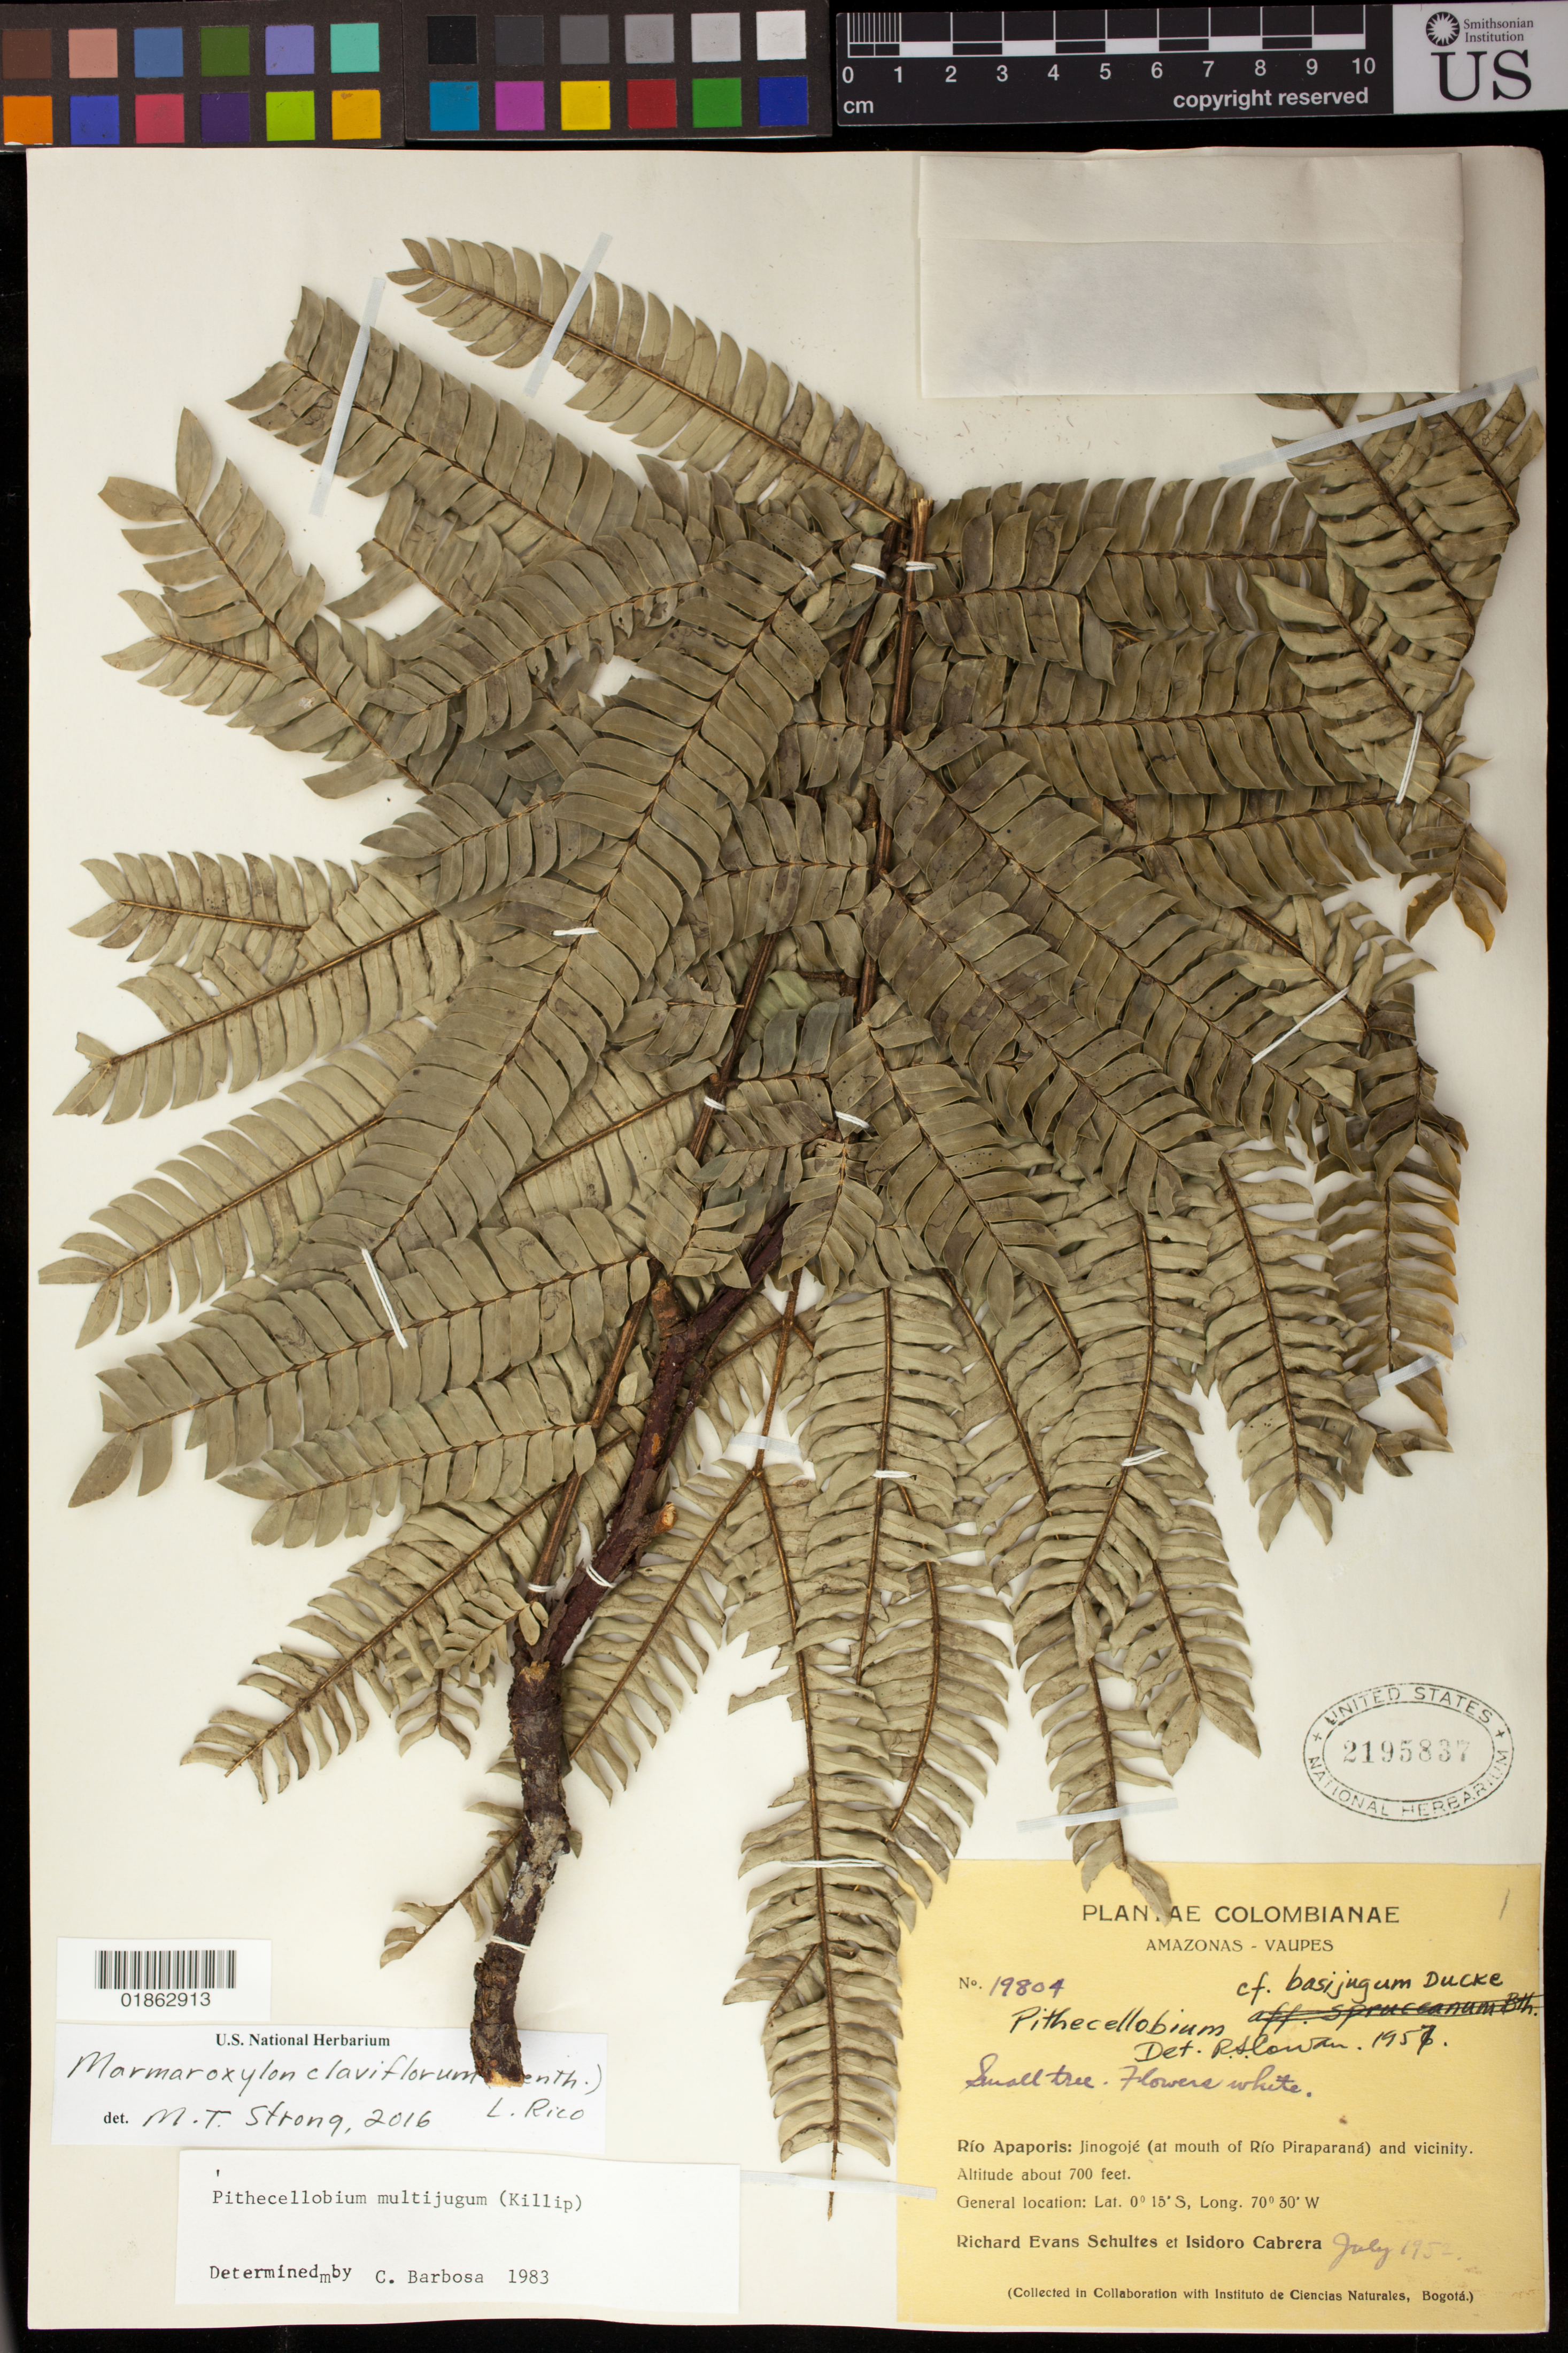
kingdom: Plantae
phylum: Tracheophyta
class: Magnoliopsida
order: Fabales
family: Fabaceae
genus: Zygia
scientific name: Zygia claviflora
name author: (Spruce ex Benth.) Barneby & J.W. Grimes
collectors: R. E. Schultes & I. Cabrera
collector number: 19804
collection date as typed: Jul 1952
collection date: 1952-07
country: Colombia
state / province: Amazônas / Vaupés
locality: Rio Apaporis: Jinogoje (at mouth of Rio Piraparana) and vicinity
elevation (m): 213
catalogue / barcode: US 2195837